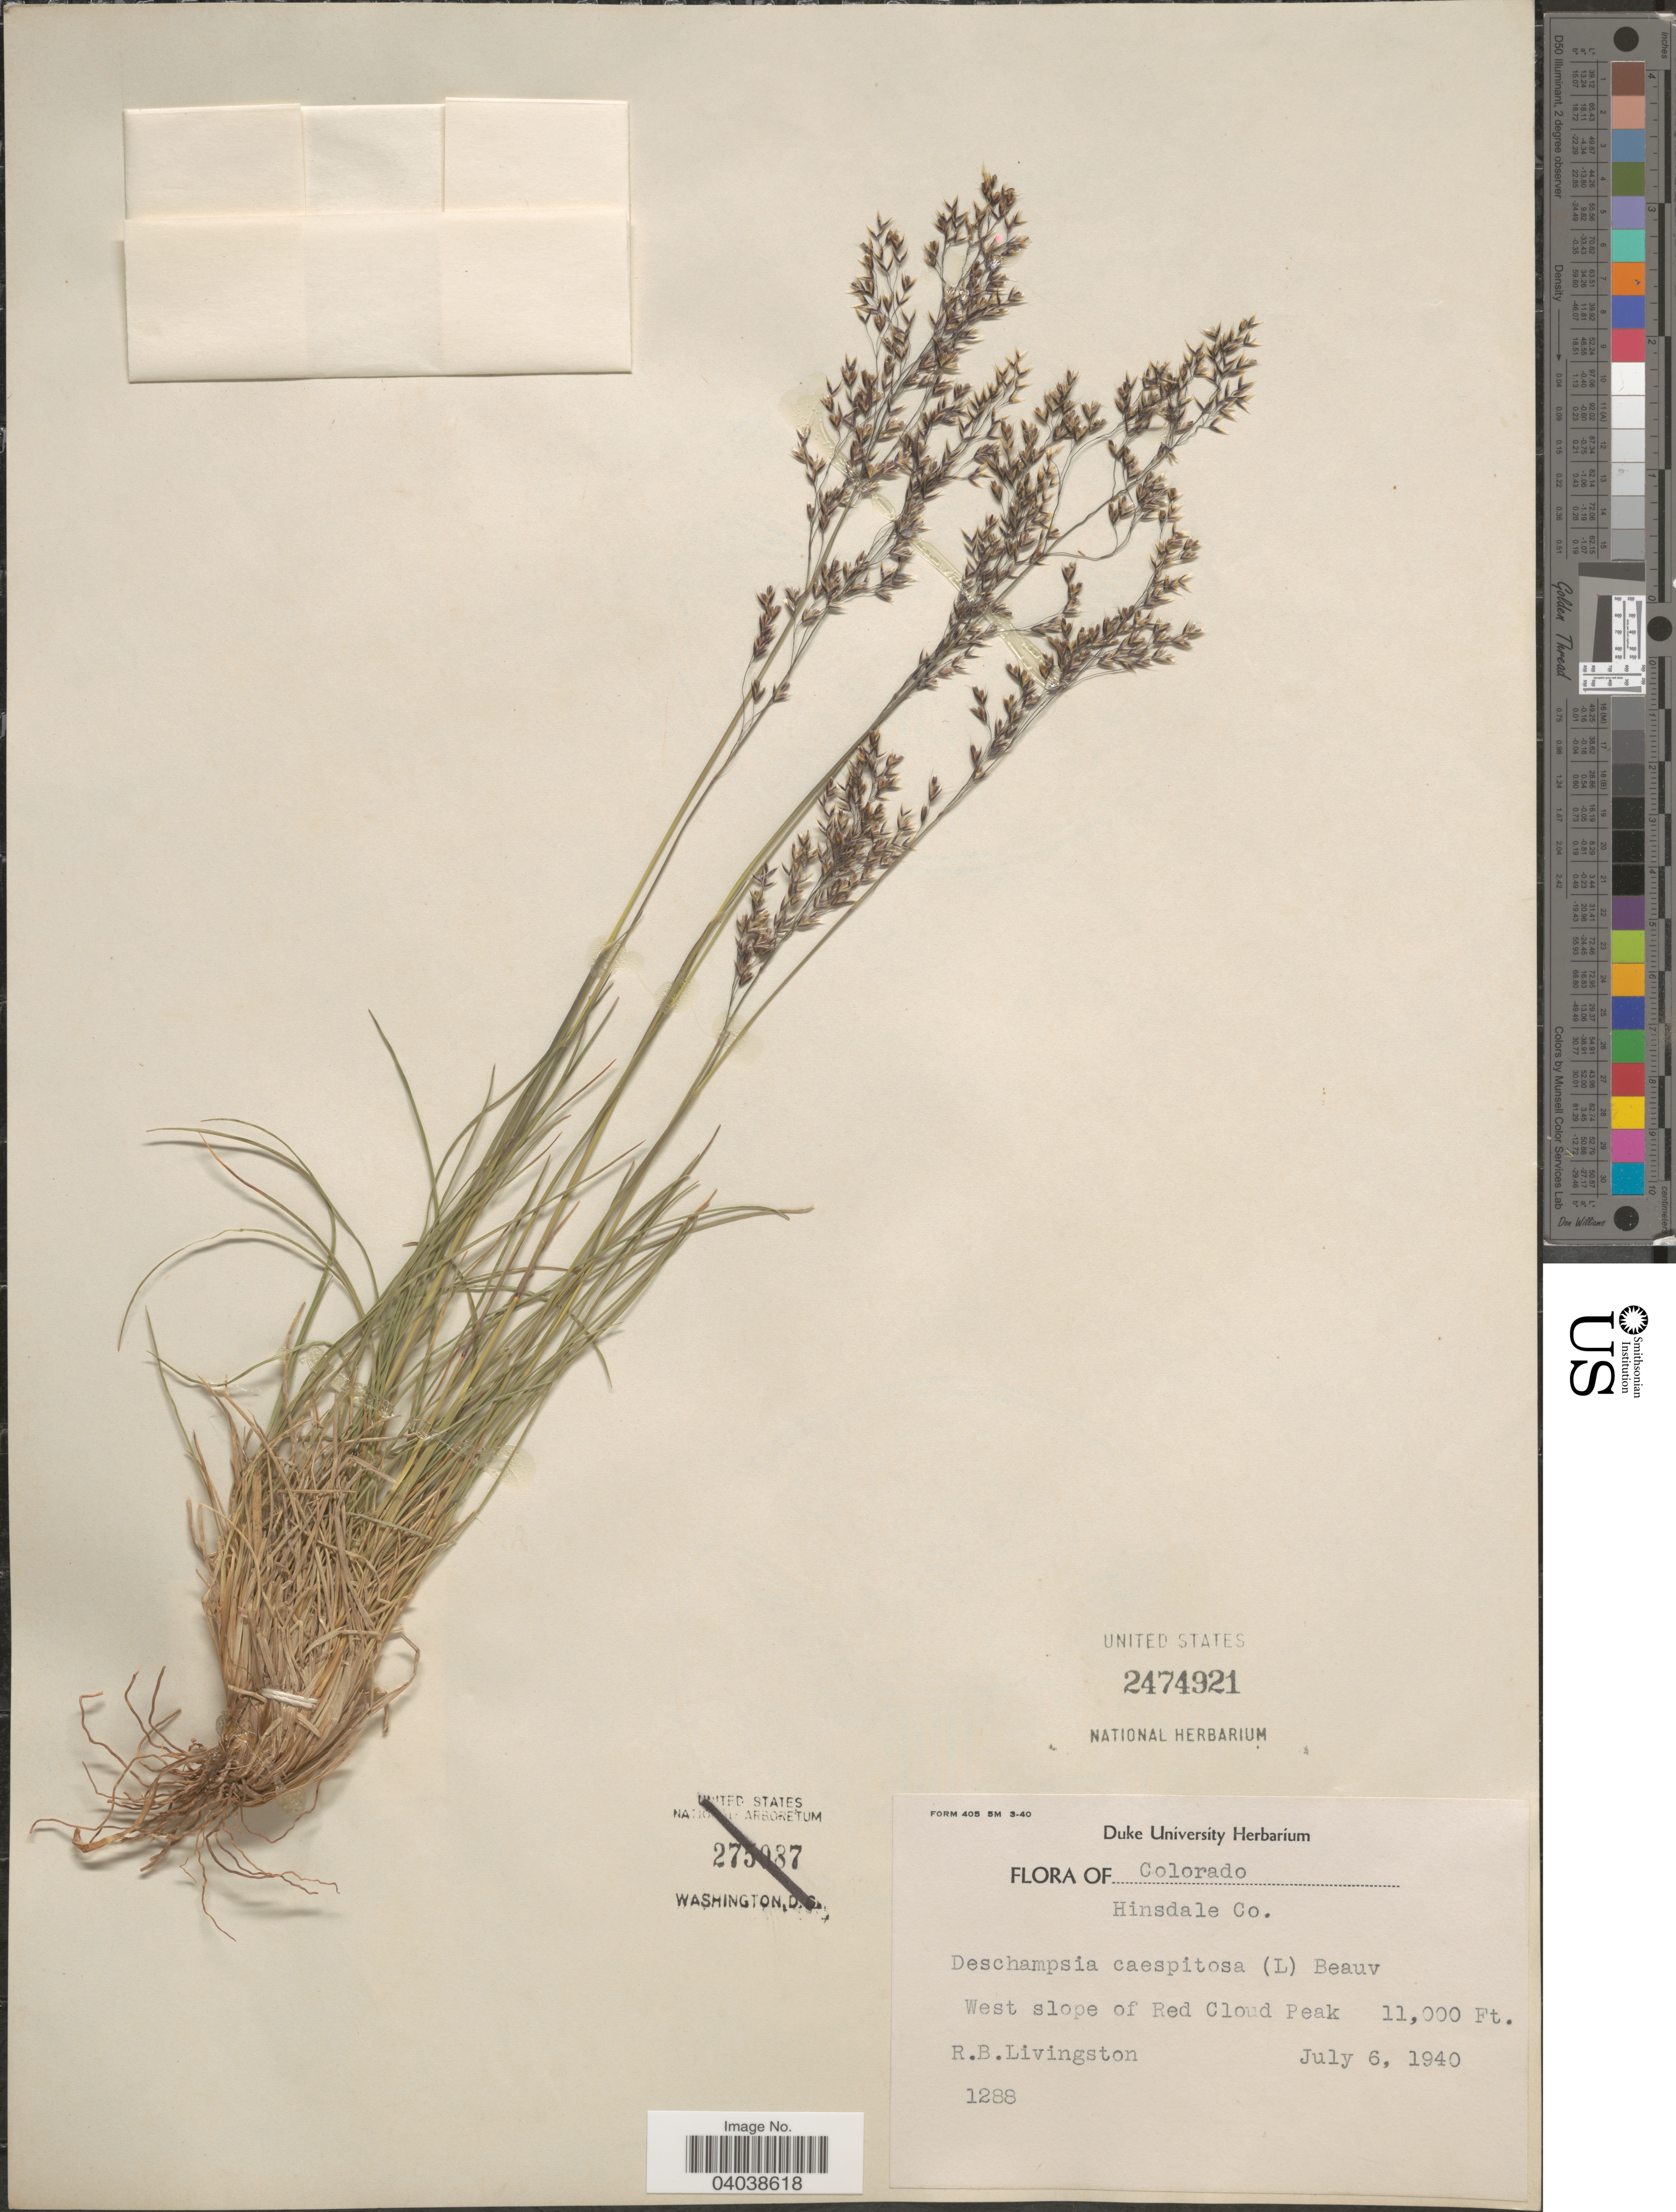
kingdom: Plantae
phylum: Tracheophyta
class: Liliopsida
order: Poales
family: Poaceae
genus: Deschampsia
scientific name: Deschampsia cespitosa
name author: (L.) P. Beauv.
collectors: R. Livingston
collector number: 1288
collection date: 1940-07-06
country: United States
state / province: Colorado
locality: Hinsdale Co. West slope of Red Cloud Peak.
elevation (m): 3353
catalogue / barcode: US 2474921